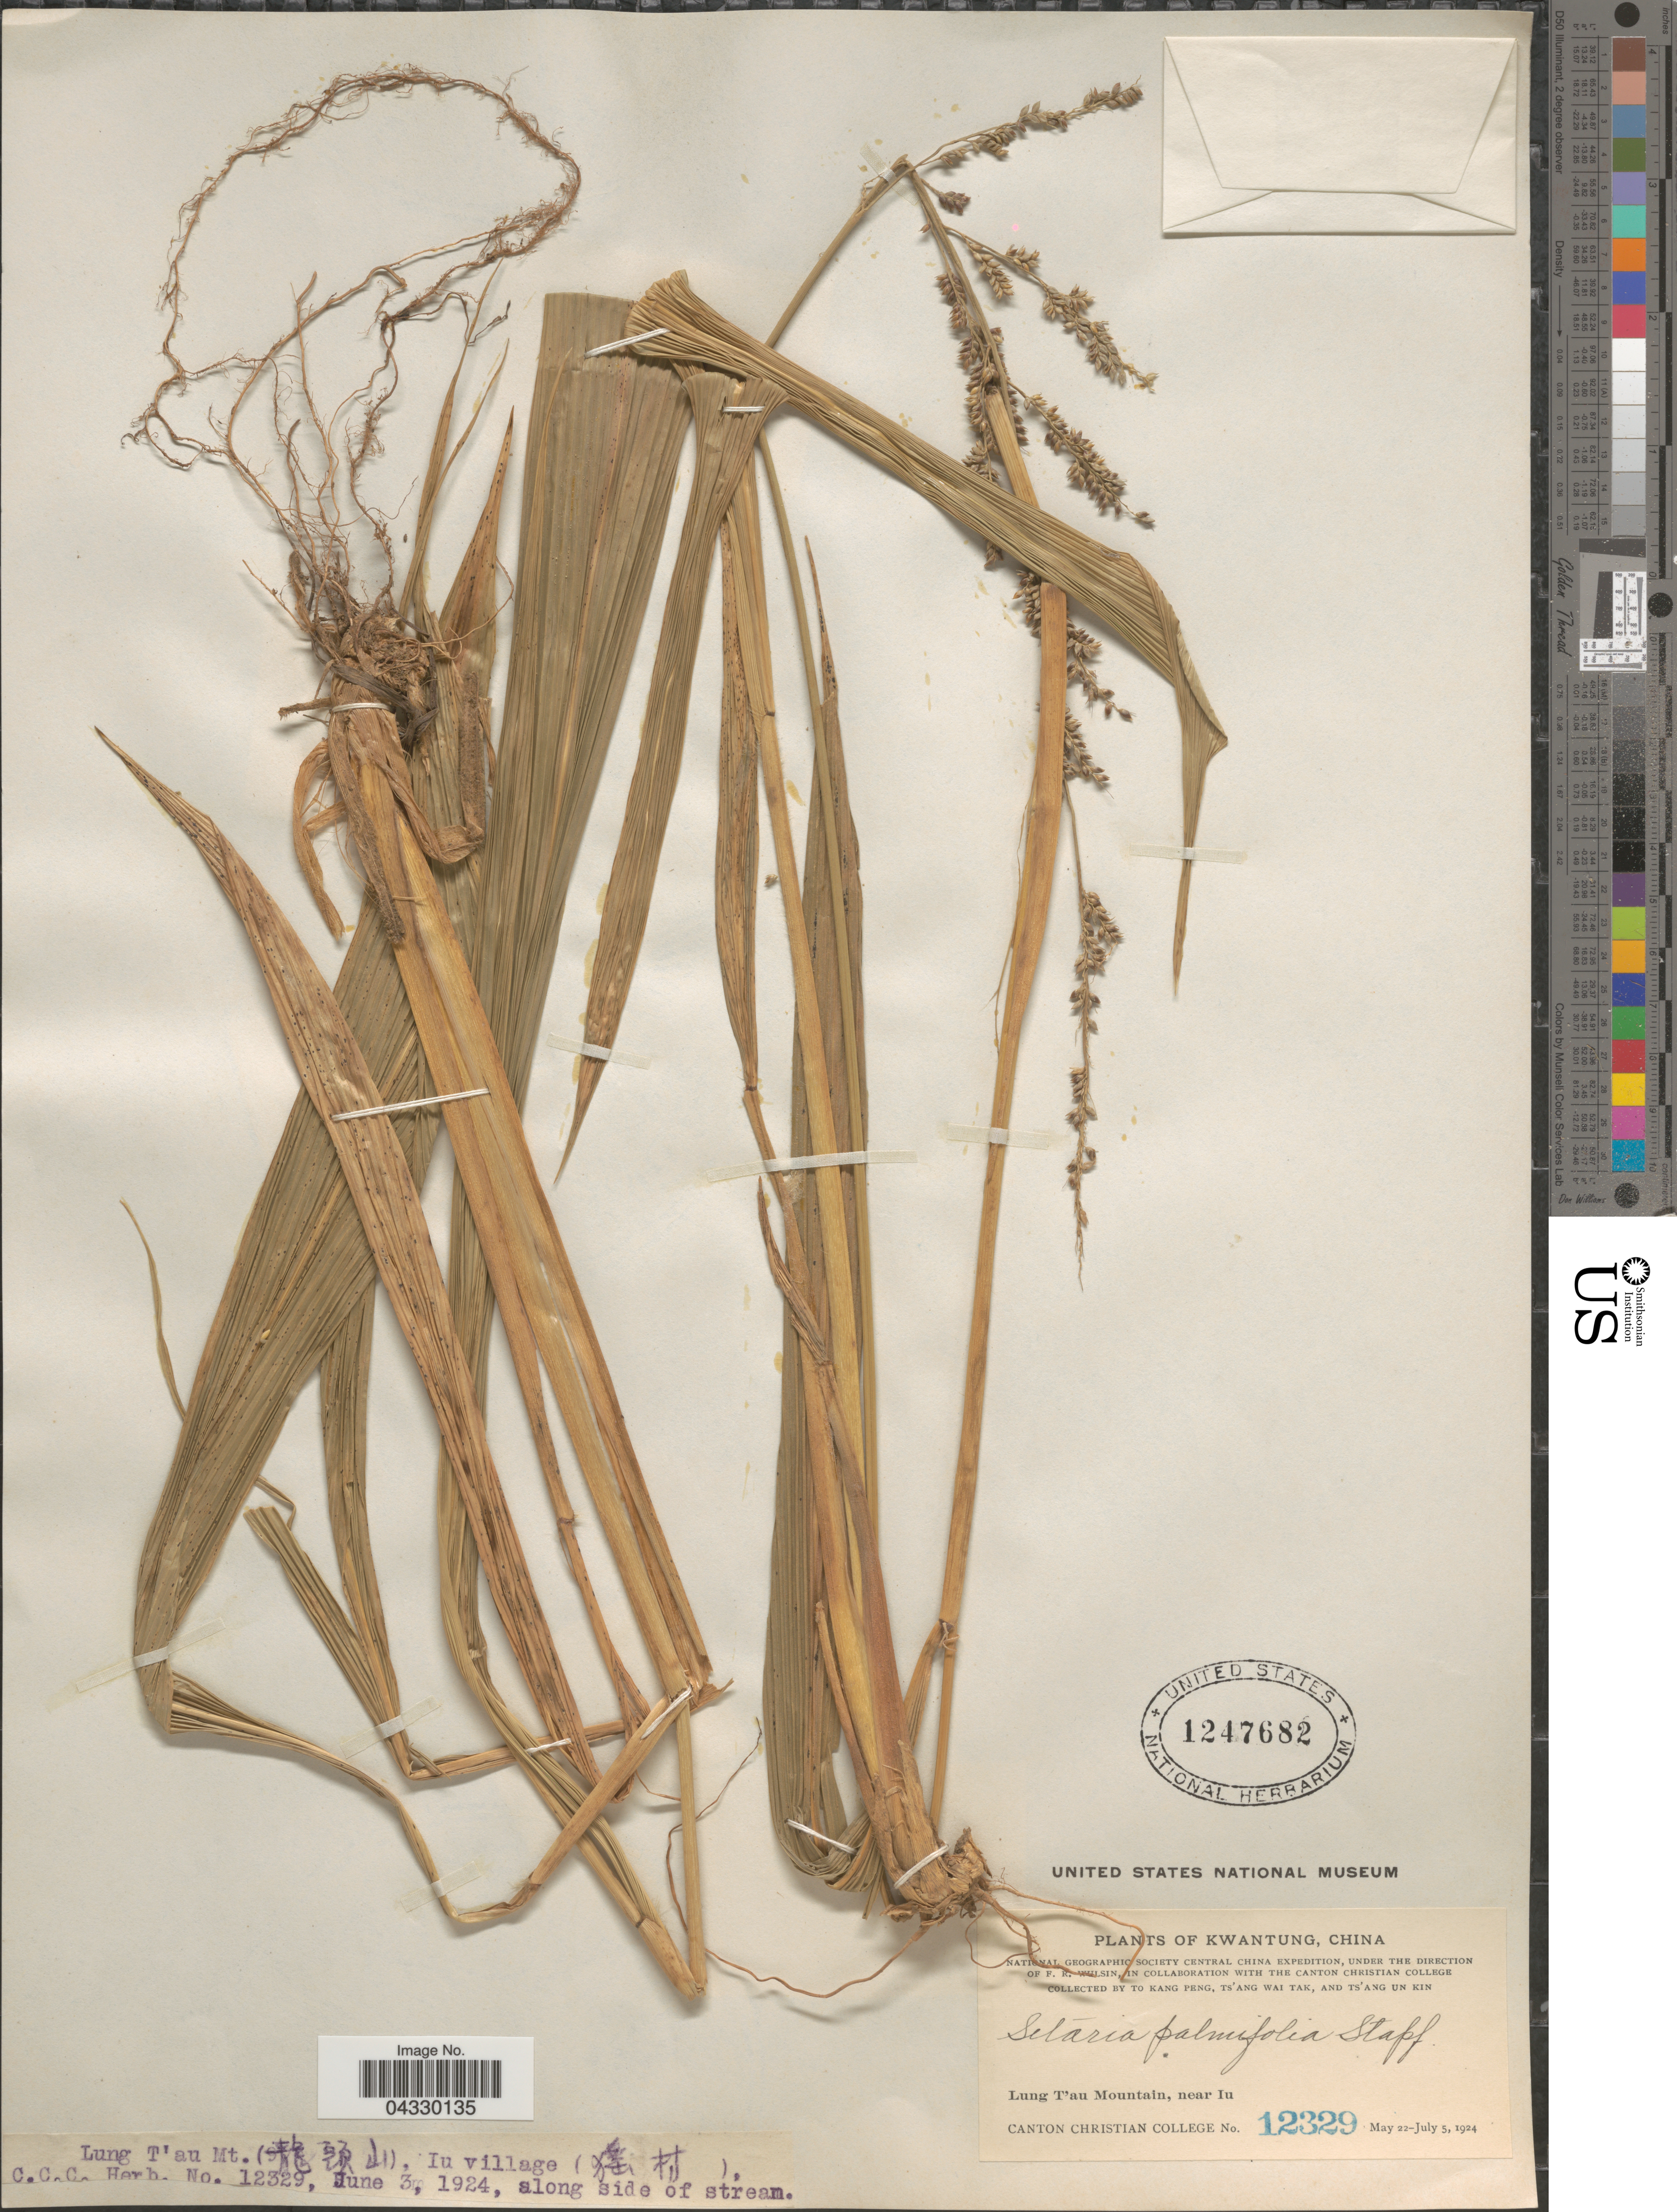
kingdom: Plantae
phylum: Tracheophyta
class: Liliopsida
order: Poales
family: Poaceae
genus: Setaria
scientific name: Setaria palmifolia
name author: (J. Koenig) Stapf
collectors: Kang Peng To, W. T. Tsang & Ts' Ang Un Kin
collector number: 12329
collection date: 1924-06-03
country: China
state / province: Guangdong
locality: Kwantung. Lung T'au Mountain, near Iu. Lung T'au Mt. (X), Iu village (X), C.C.C.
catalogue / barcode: US 1247682